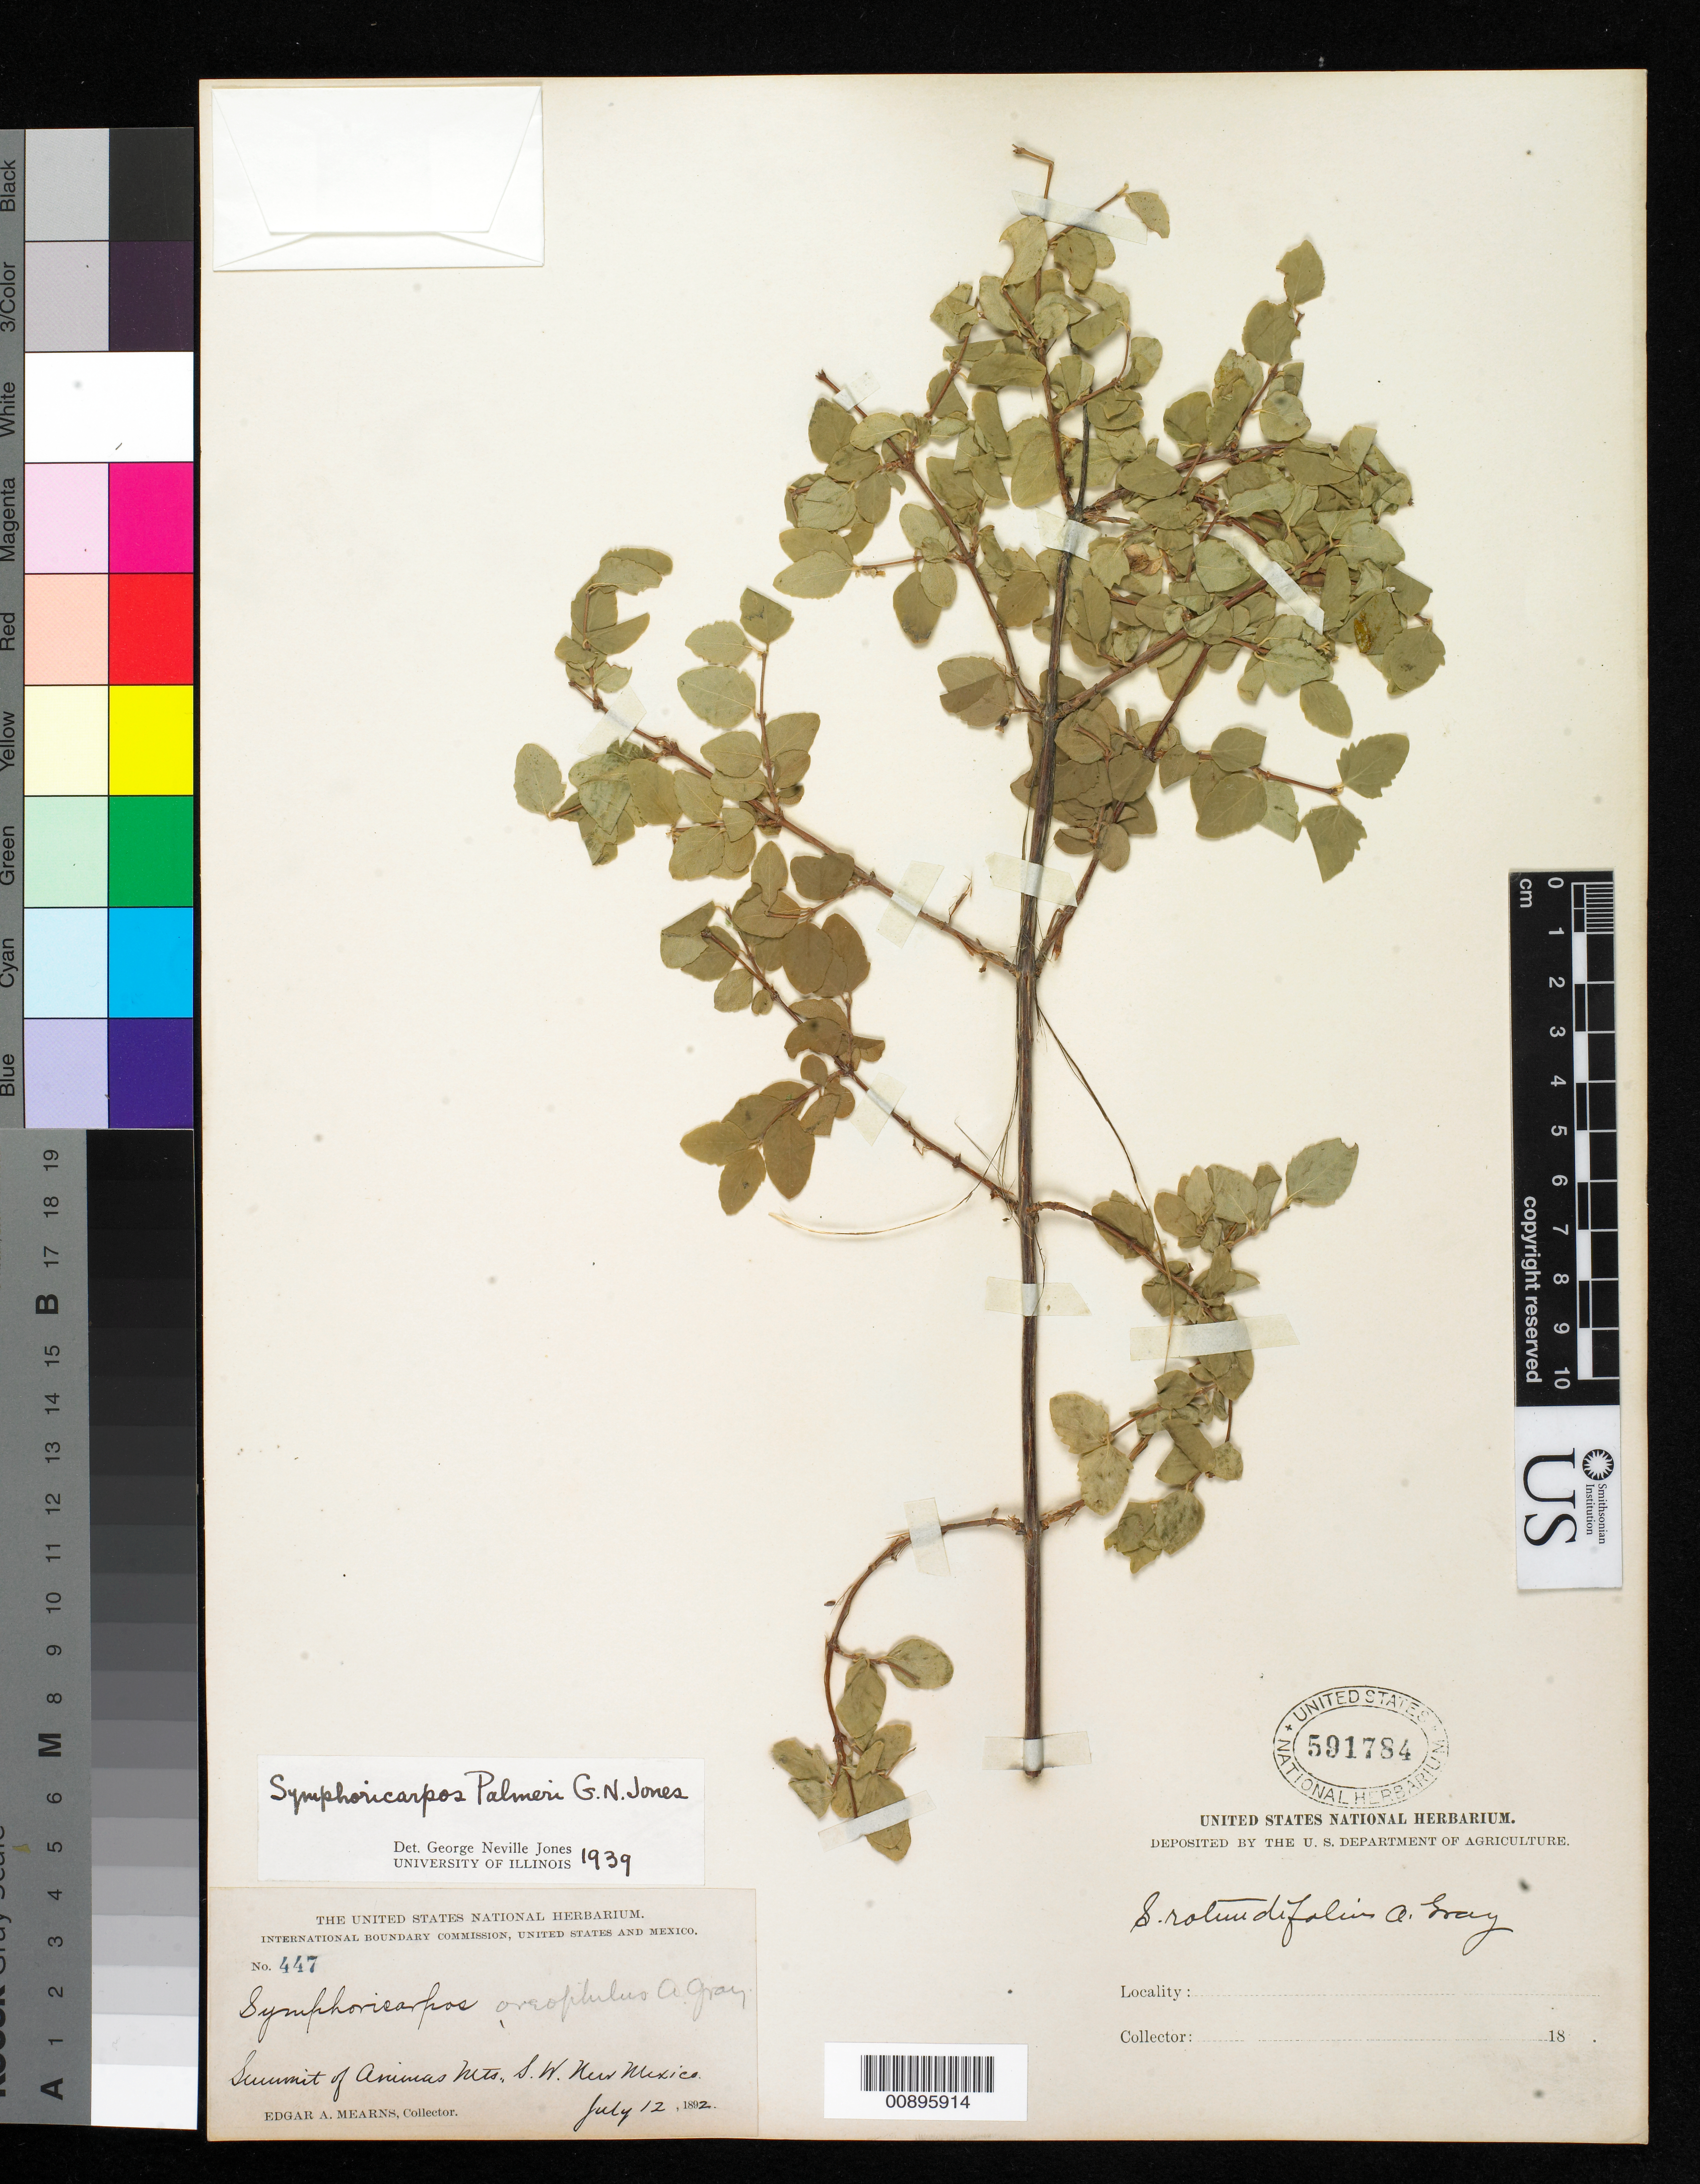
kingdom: Plantae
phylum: Tracheophyta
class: Magnoliopsida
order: Dipsacales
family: Caprifoliaceae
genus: Symphoricarpos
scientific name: Symphoricarpos palmeri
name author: G.N. Jones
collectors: E. A. Mearns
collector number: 447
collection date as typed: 12 Jul 1892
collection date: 1892-07-12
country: United States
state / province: New Mexico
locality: Summit of Animas Mts., SW New Mexico.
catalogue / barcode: US 591784